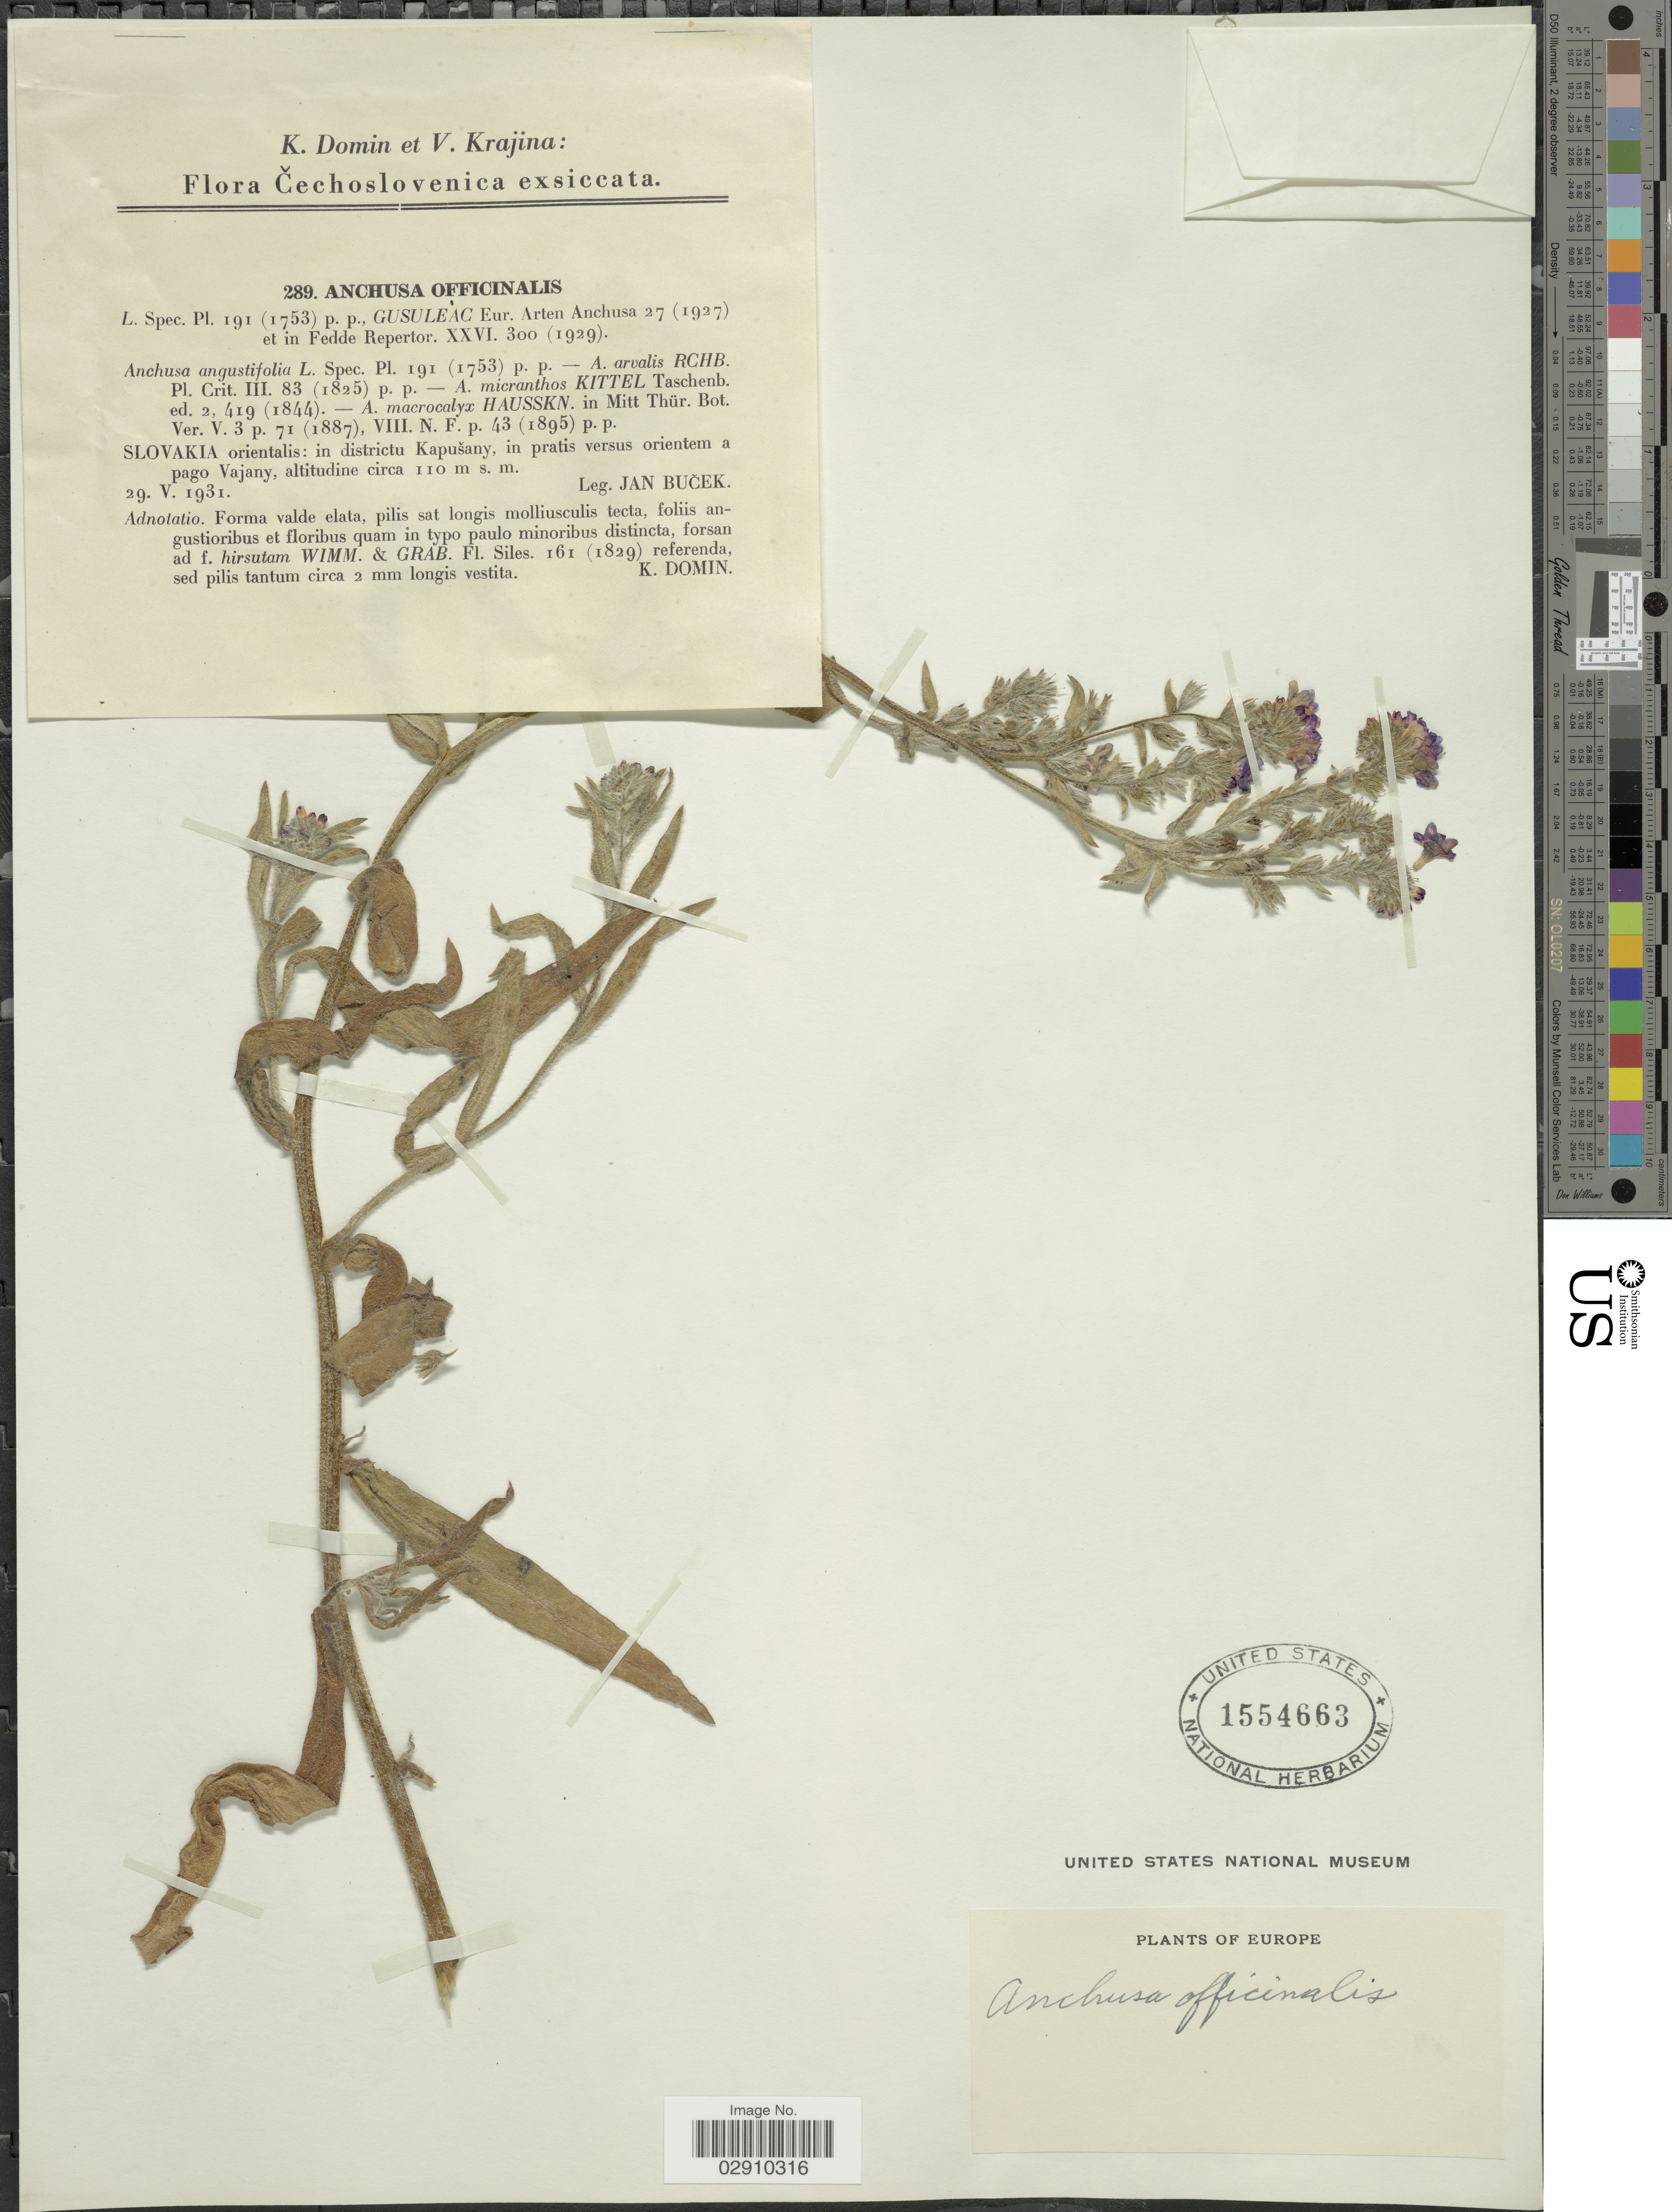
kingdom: Plantae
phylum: Tracheophyta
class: Magnoliopsida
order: Boraginales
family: Boraginaceae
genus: Anchusa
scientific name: Anchusa officinalis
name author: L.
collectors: J. Bucek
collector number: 289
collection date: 1931-05-29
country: Slovakia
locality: Slovakia orientalis: in districtu Kapusany, in pratis versus orientem a pago, Vajany.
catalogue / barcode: US 1554663